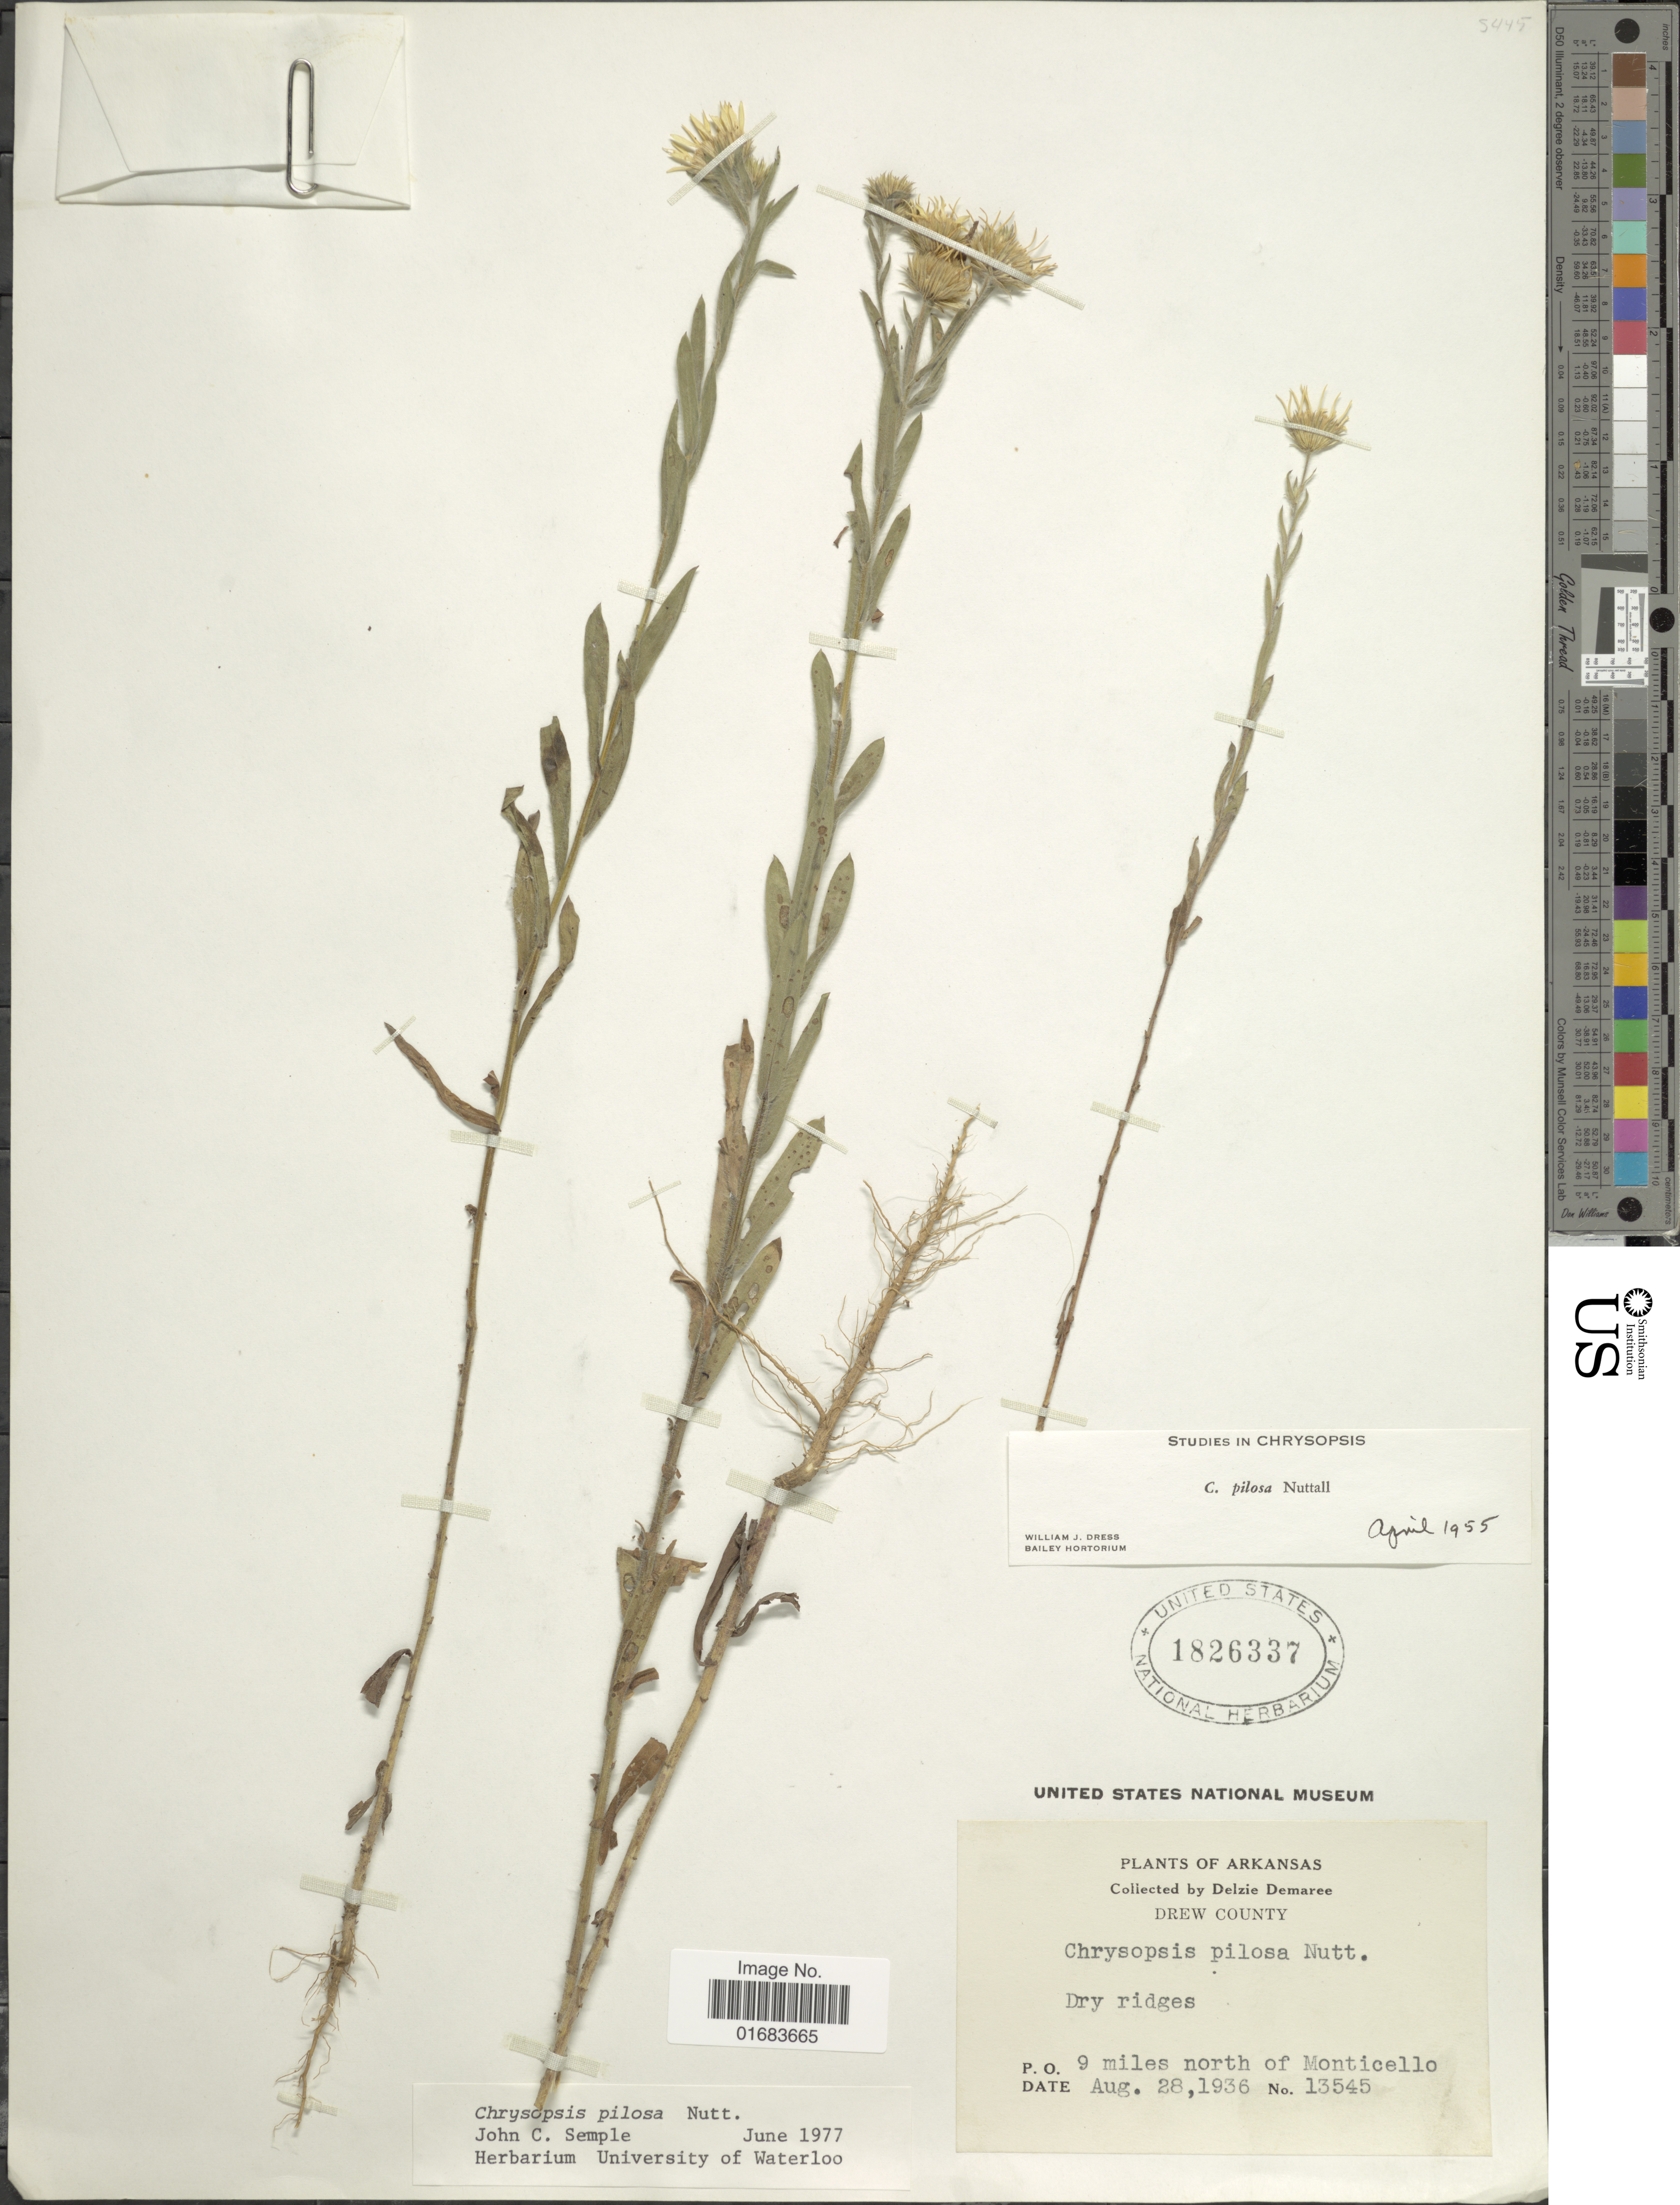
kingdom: Plantae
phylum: Tracheophyta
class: Magnoliopsida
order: Asterales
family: Asteraceae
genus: Chrysopsis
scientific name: Chrysopsis pilosa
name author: Nutt.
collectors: D. Demaree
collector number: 13545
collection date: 1936-08-28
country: United States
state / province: Arkansas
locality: Drew County, 9 miles north of Monticello.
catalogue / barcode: US 1826337